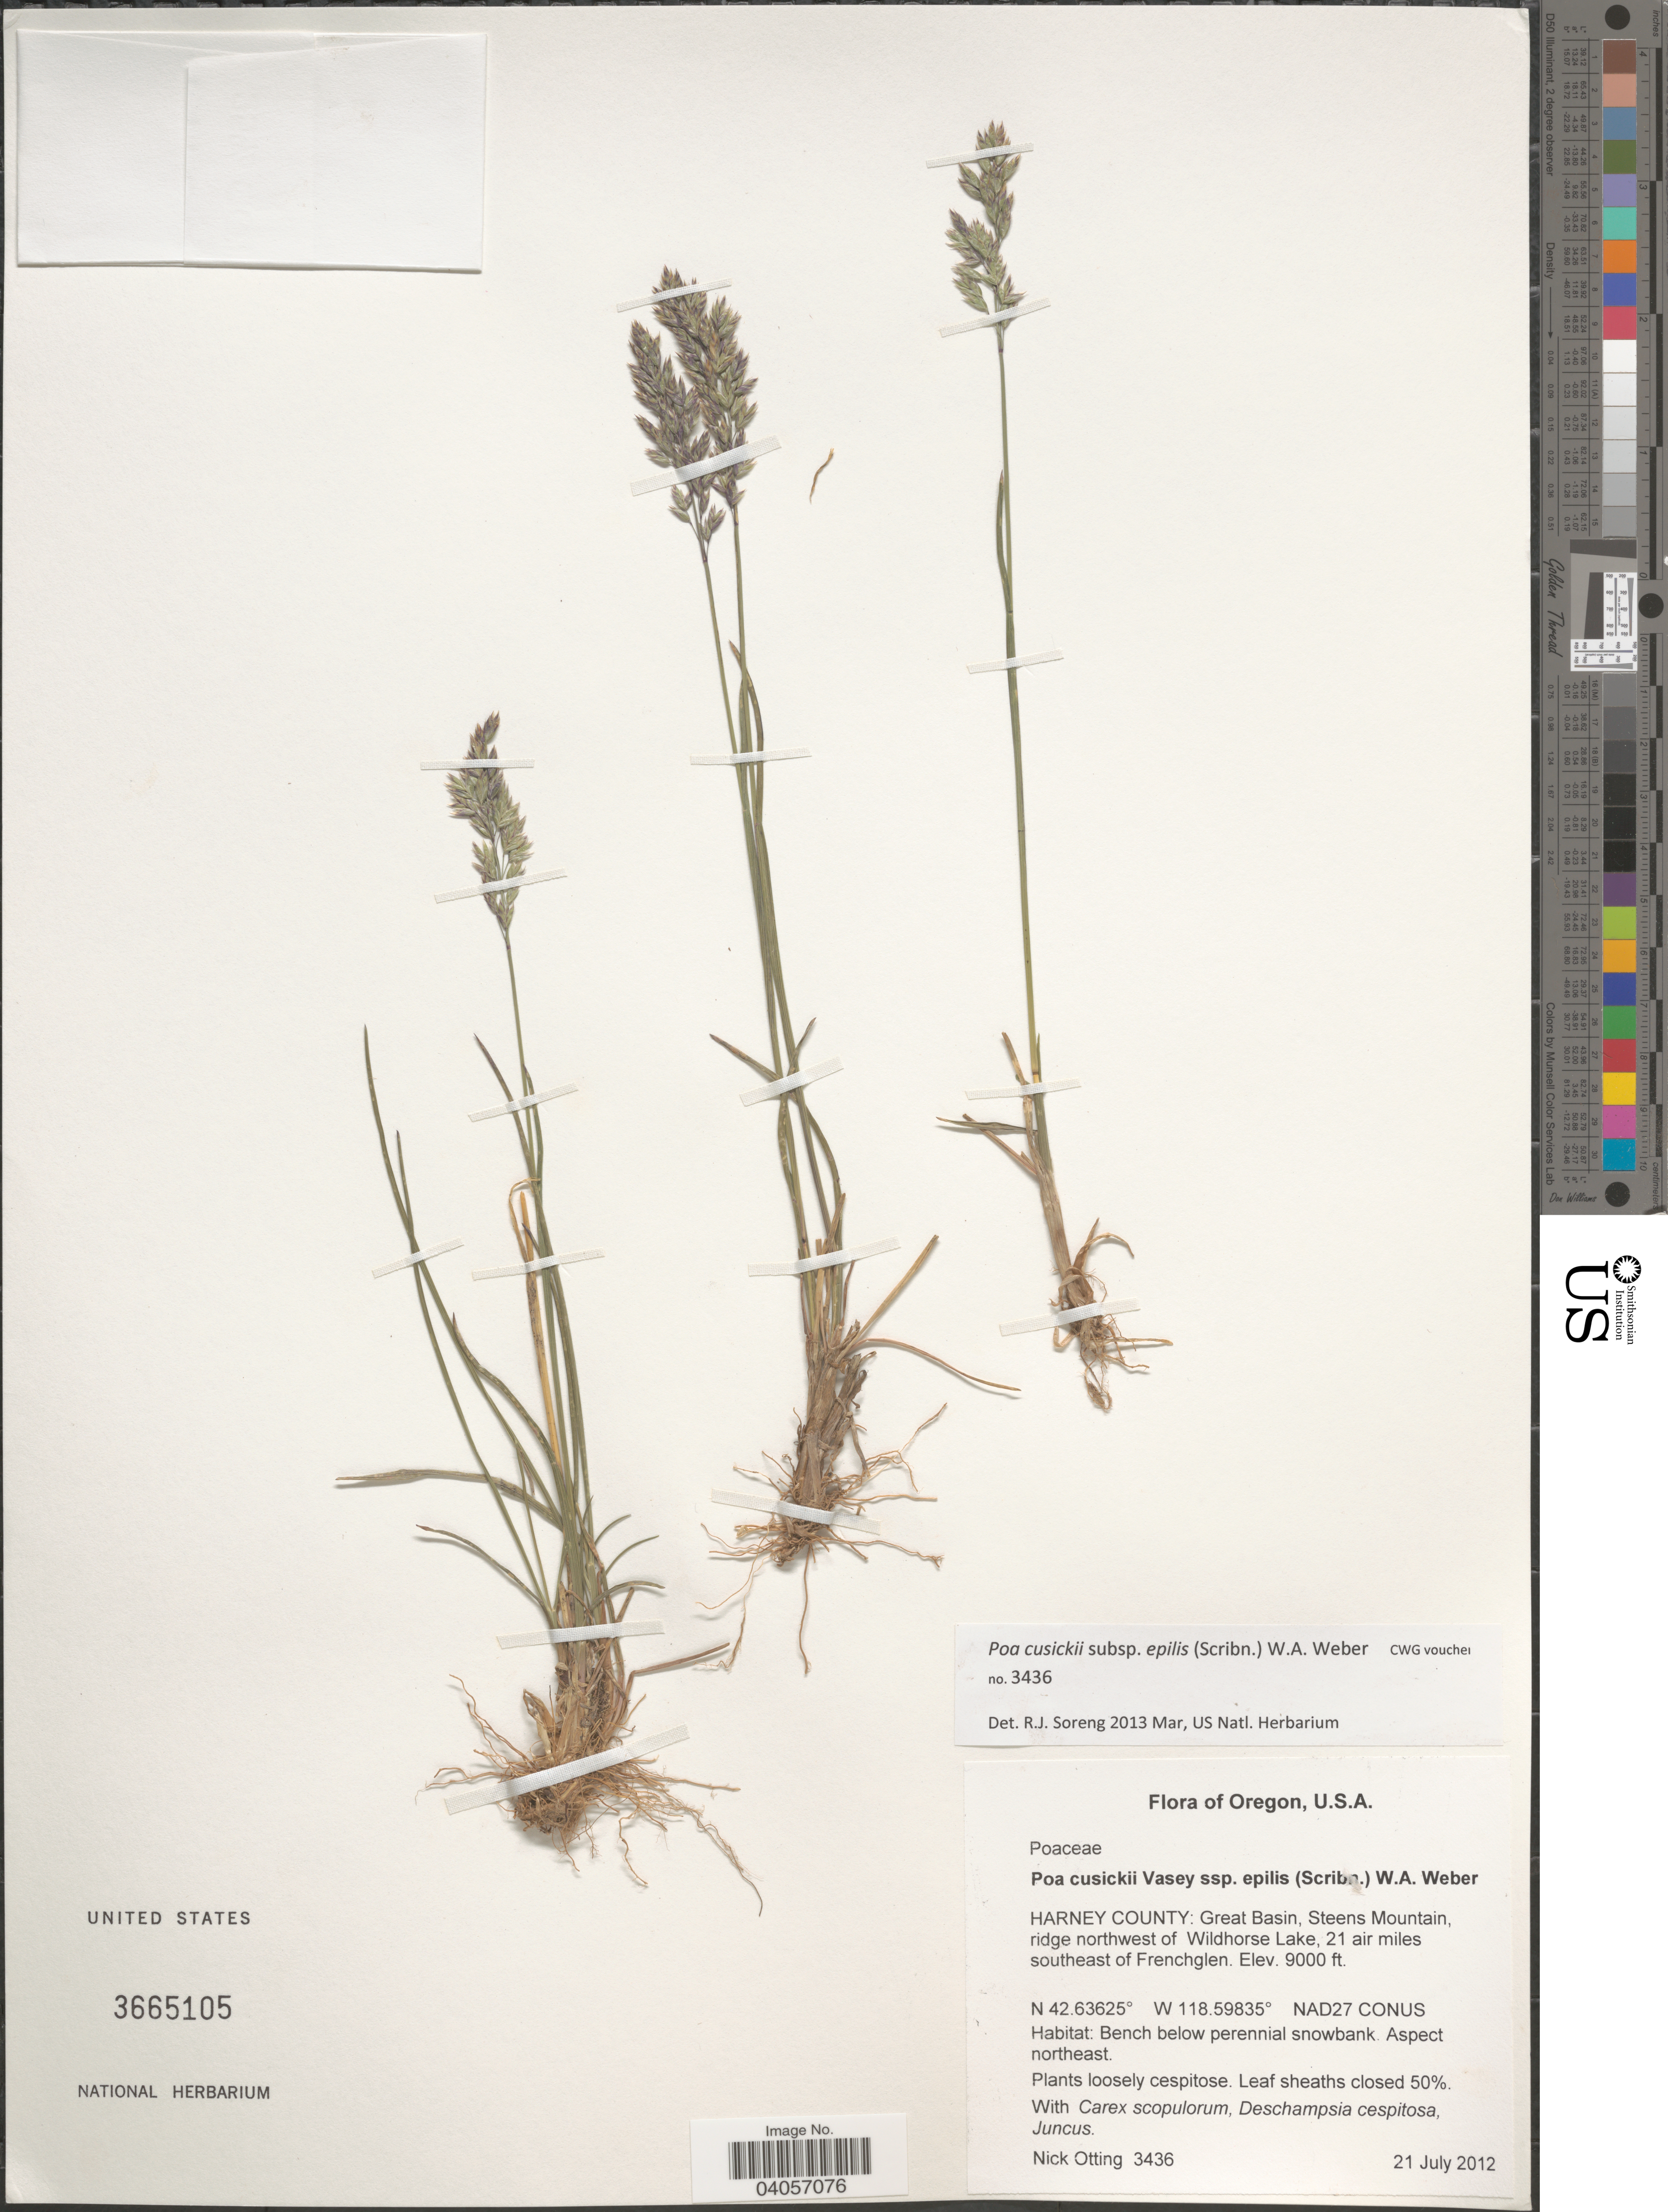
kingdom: Plantae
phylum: Tracheophyta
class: Liliopsida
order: Poales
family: Poaceae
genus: Poa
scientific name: Poa cusickii subsp. pallida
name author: Soreng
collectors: N. Otting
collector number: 3436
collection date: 2012-07-21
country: United States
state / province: Oregon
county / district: Harney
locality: Harney County: Great Basin, Steens Mountain, ridge northwest of Wildhorse Lake, 21 air miles southeast of Frenchglen. NAD27 Conus. Aspect northeast.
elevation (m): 2743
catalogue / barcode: US 3665105